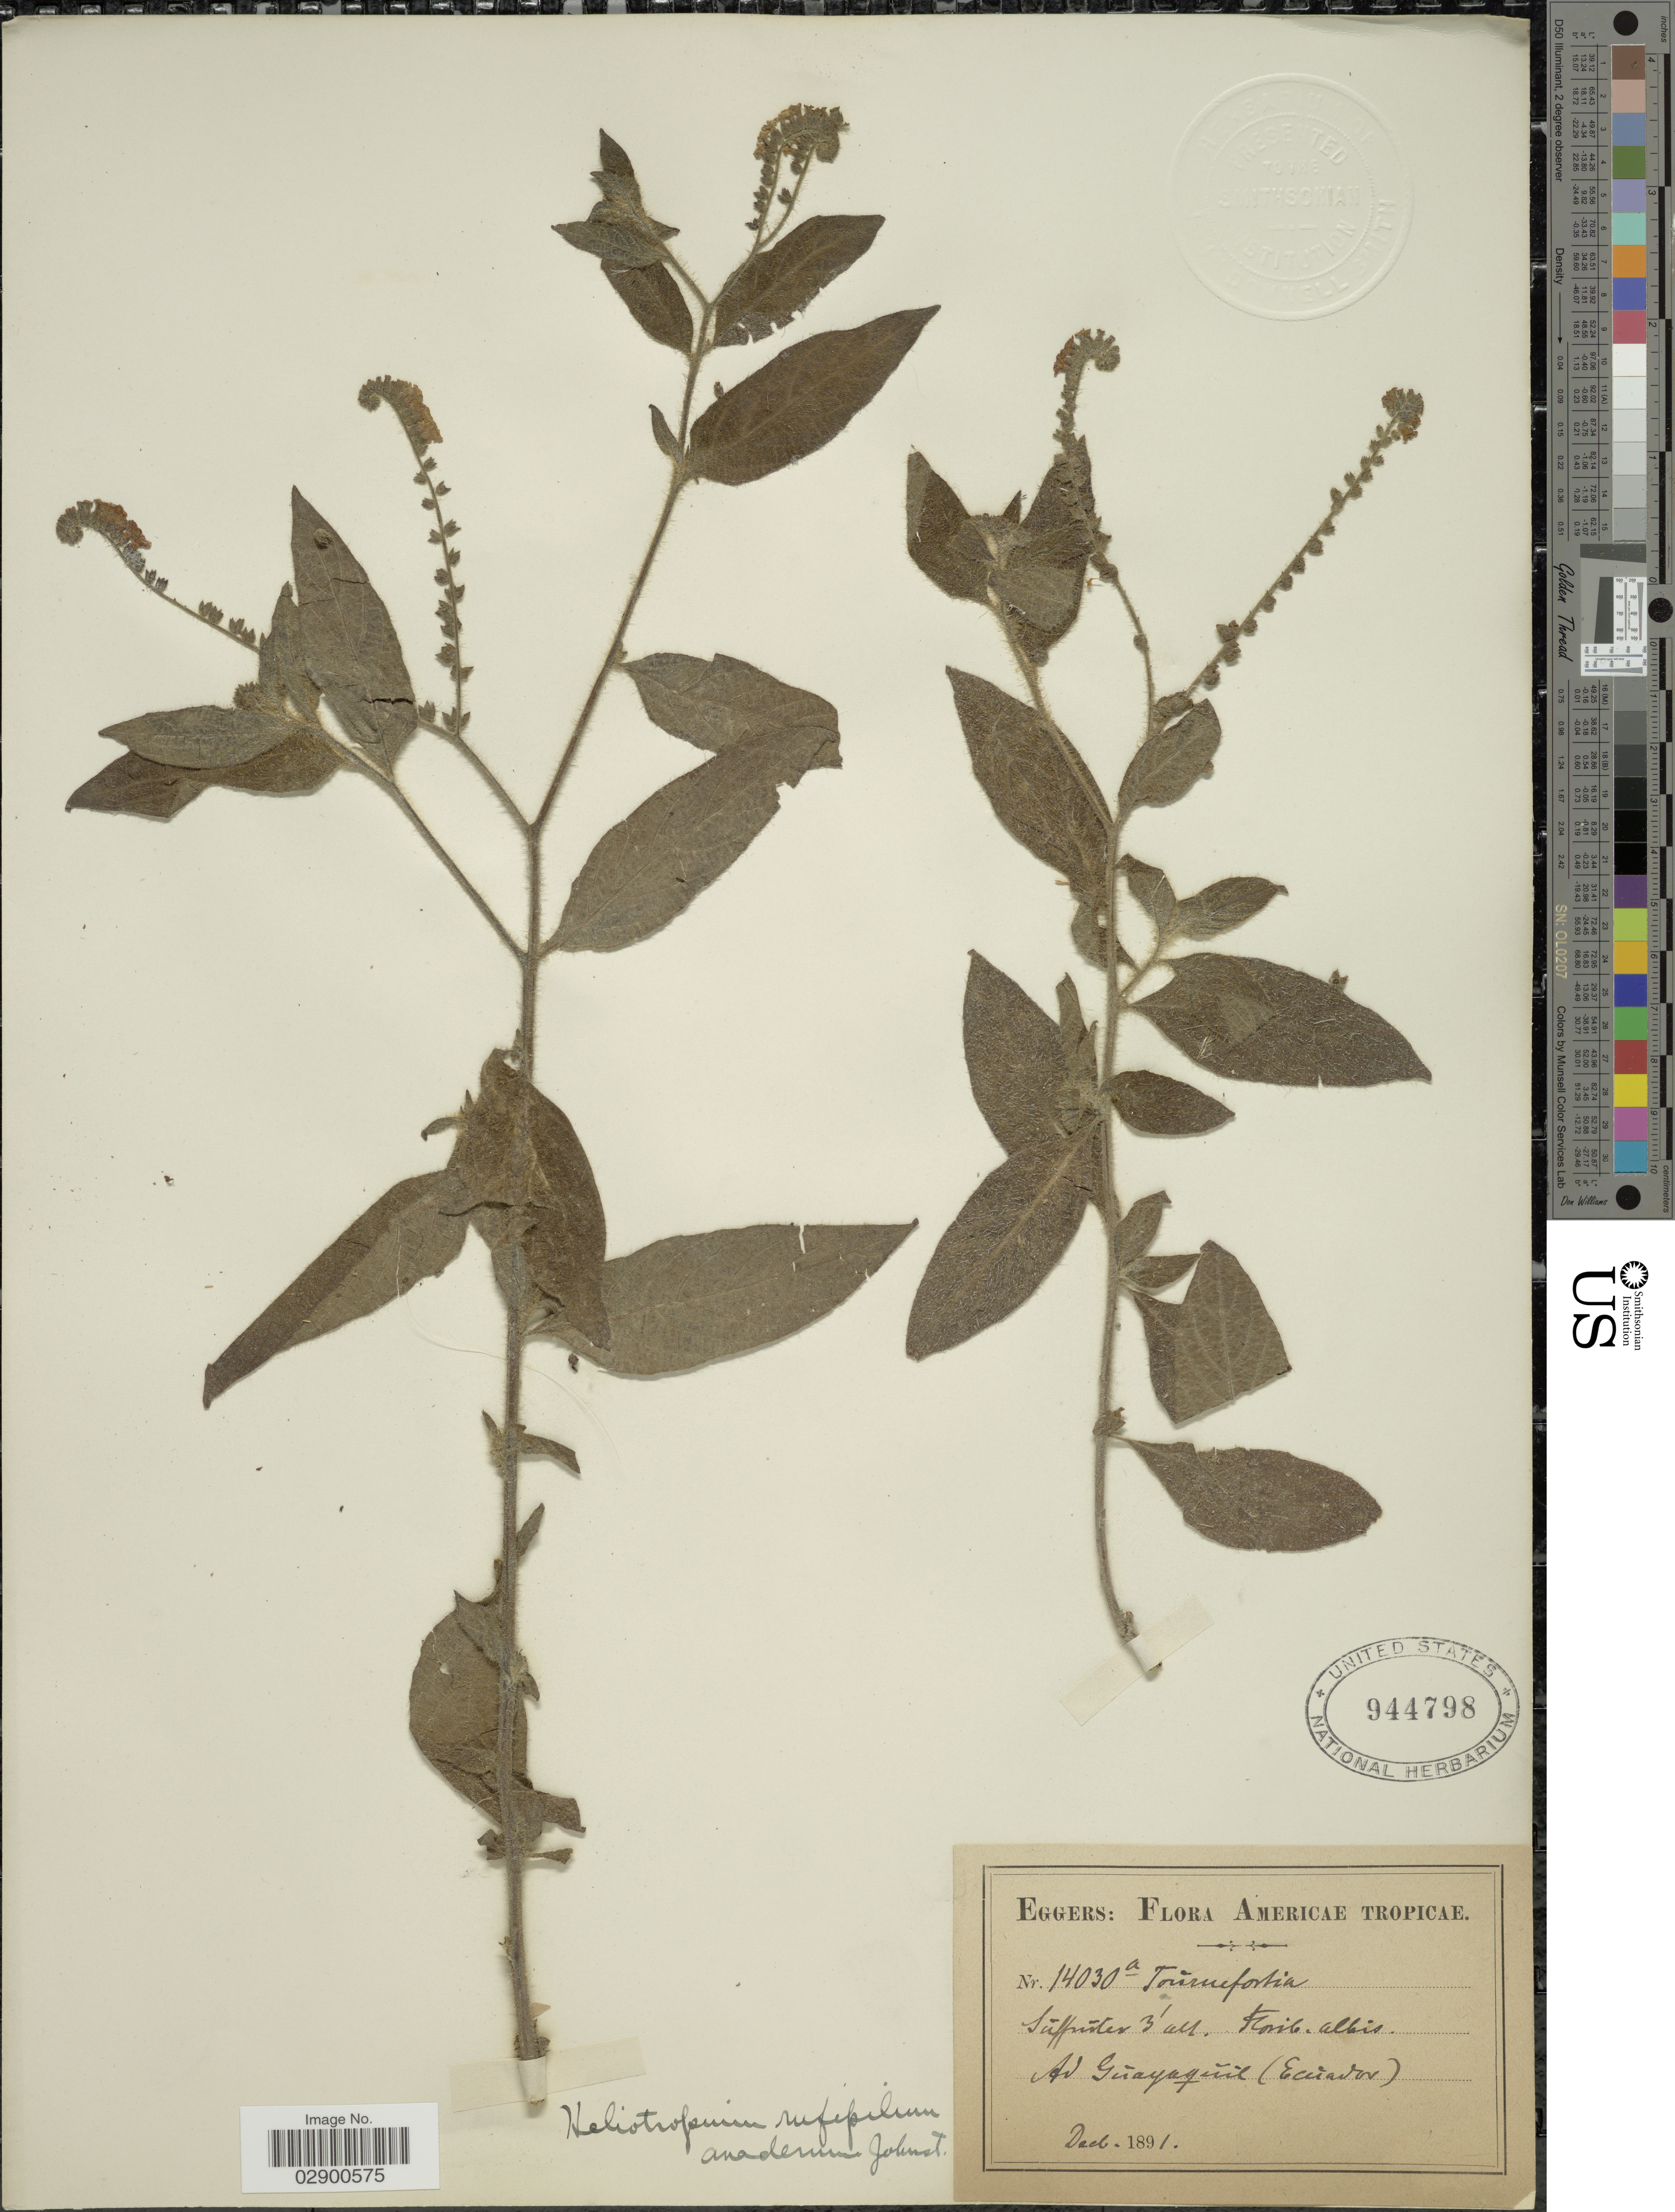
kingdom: Plantae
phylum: Tracheophyta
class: Magnoliopsida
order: Boraginales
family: Heliotropiaceae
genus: Heliotropium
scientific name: Heliotropium rufipilum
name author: (Benth.) I.M. Johnst.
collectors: -. Eggers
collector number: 14030a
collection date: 1891-12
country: Ecuador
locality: Ad Guayaquil.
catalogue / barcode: US 944798